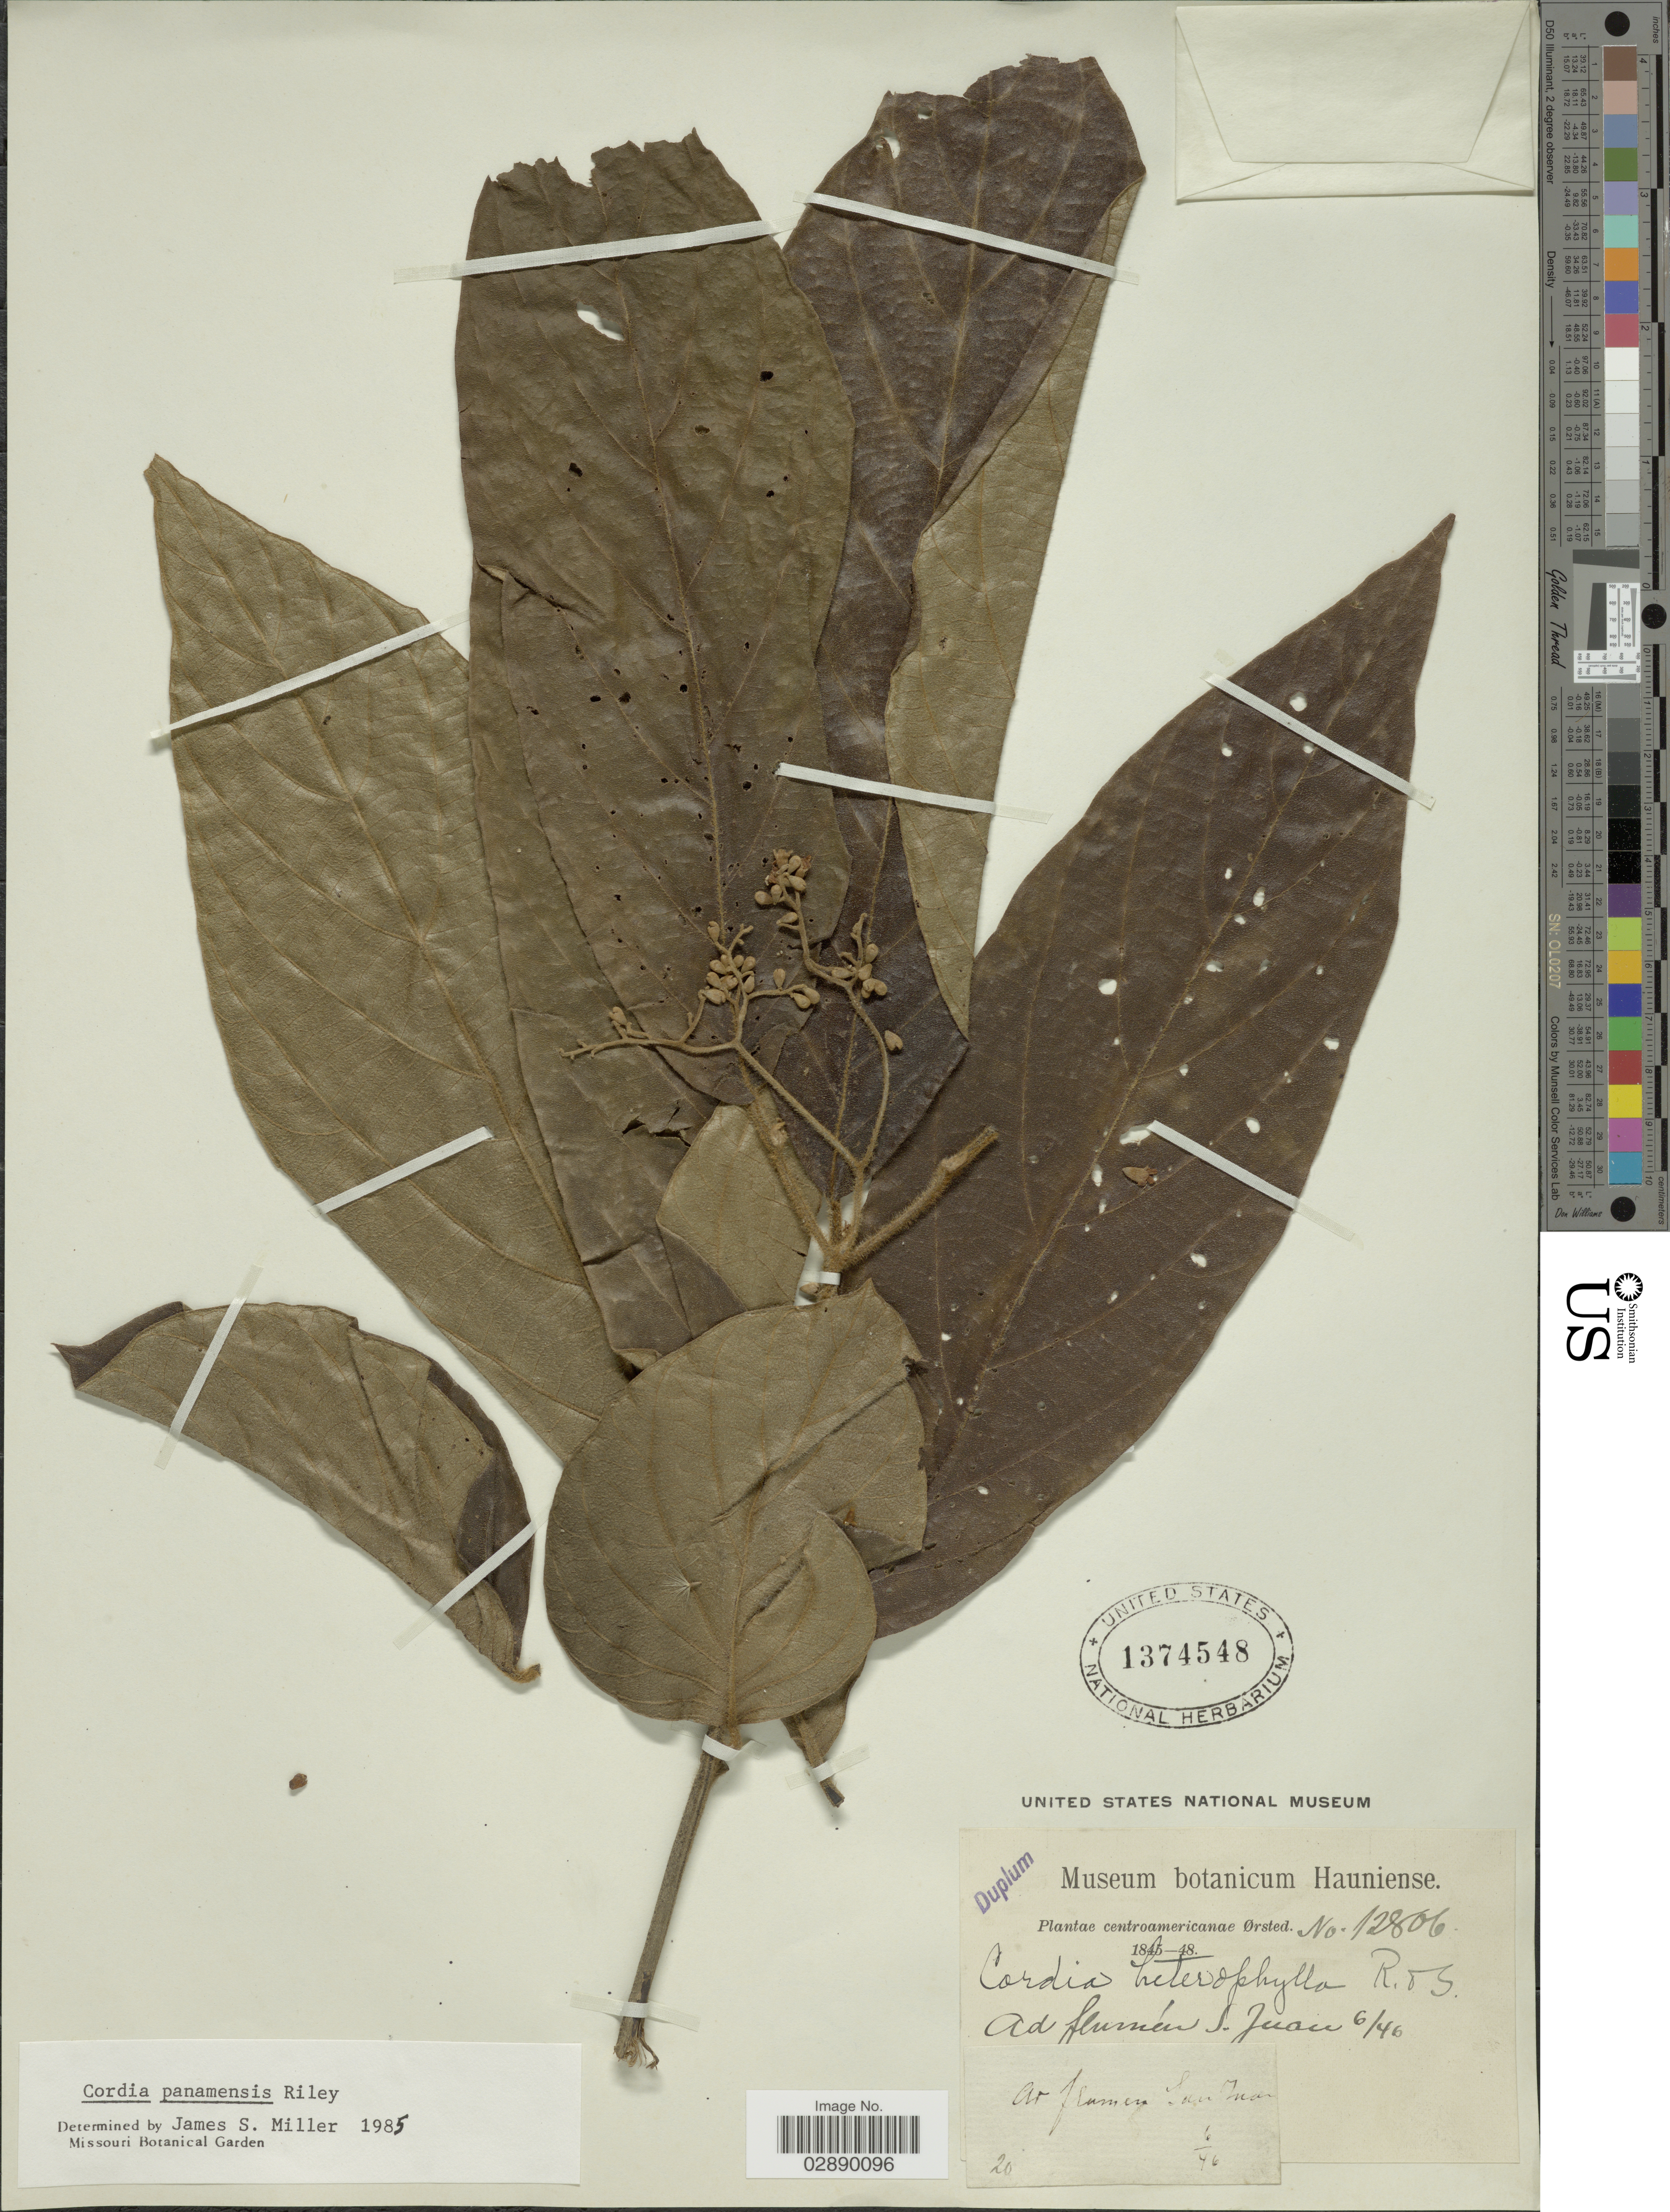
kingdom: Plantae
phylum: Tracheophyta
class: Magnoliopsida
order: Boraginales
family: Cordiaceae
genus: Cordia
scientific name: Cordia panamensis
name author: L. Riley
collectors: Ørsted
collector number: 12806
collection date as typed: Transcribed d/m/y: /6/46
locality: Ad flumén S. Juan.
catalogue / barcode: US 1374548